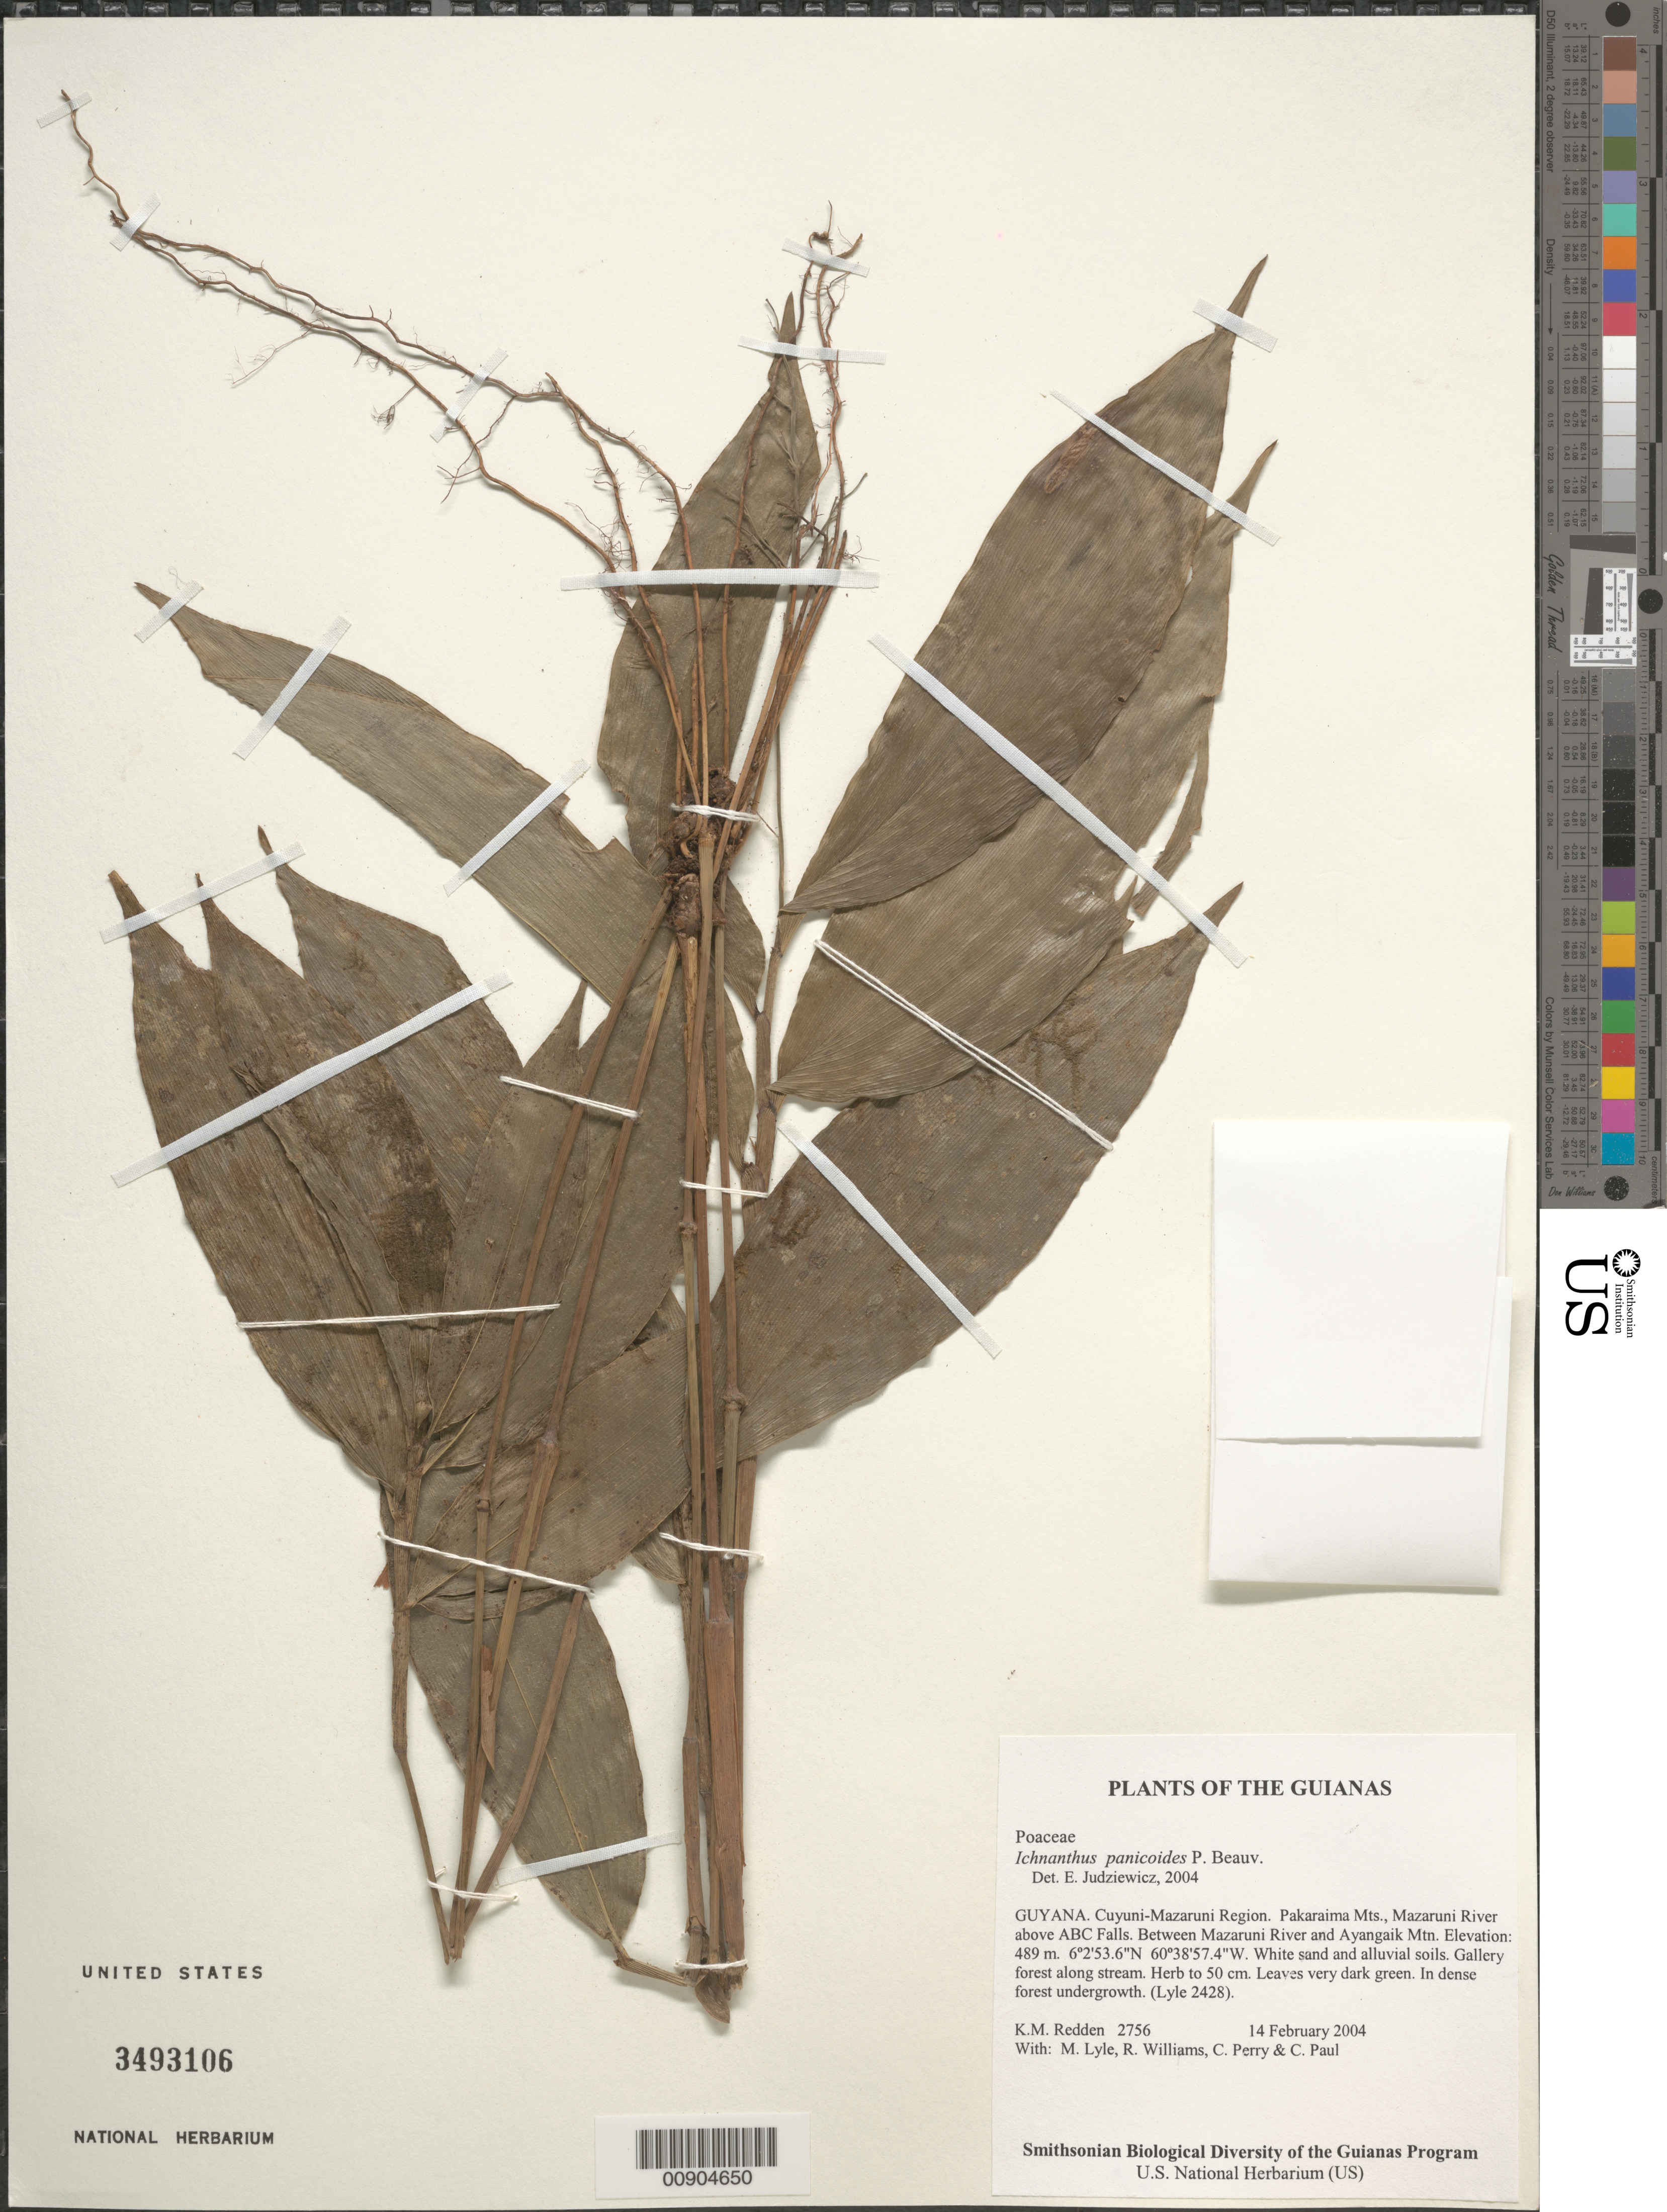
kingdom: Plantae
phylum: Tracheophyta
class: Liliopsida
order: Poales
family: Poaceae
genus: Ichnanthus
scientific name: Ichnanthus panicoides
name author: P. Beauv.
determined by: Judziewicz, E. J.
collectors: K. M. Redden, M. Lyle, R. Williams, C. Perry & C. Paul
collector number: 2756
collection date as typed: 14 February 2004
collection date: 2004-02-14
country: Guyana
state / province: Cuyuni-Mazaruni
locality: Pakaraima Mts., Mazaruni River above ABC Falls. Between Mazaruni River and Ayangaik Mtn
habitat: White sand and alluvial soils. Gallery forest along stream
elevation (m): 489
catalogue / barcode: US 3493106